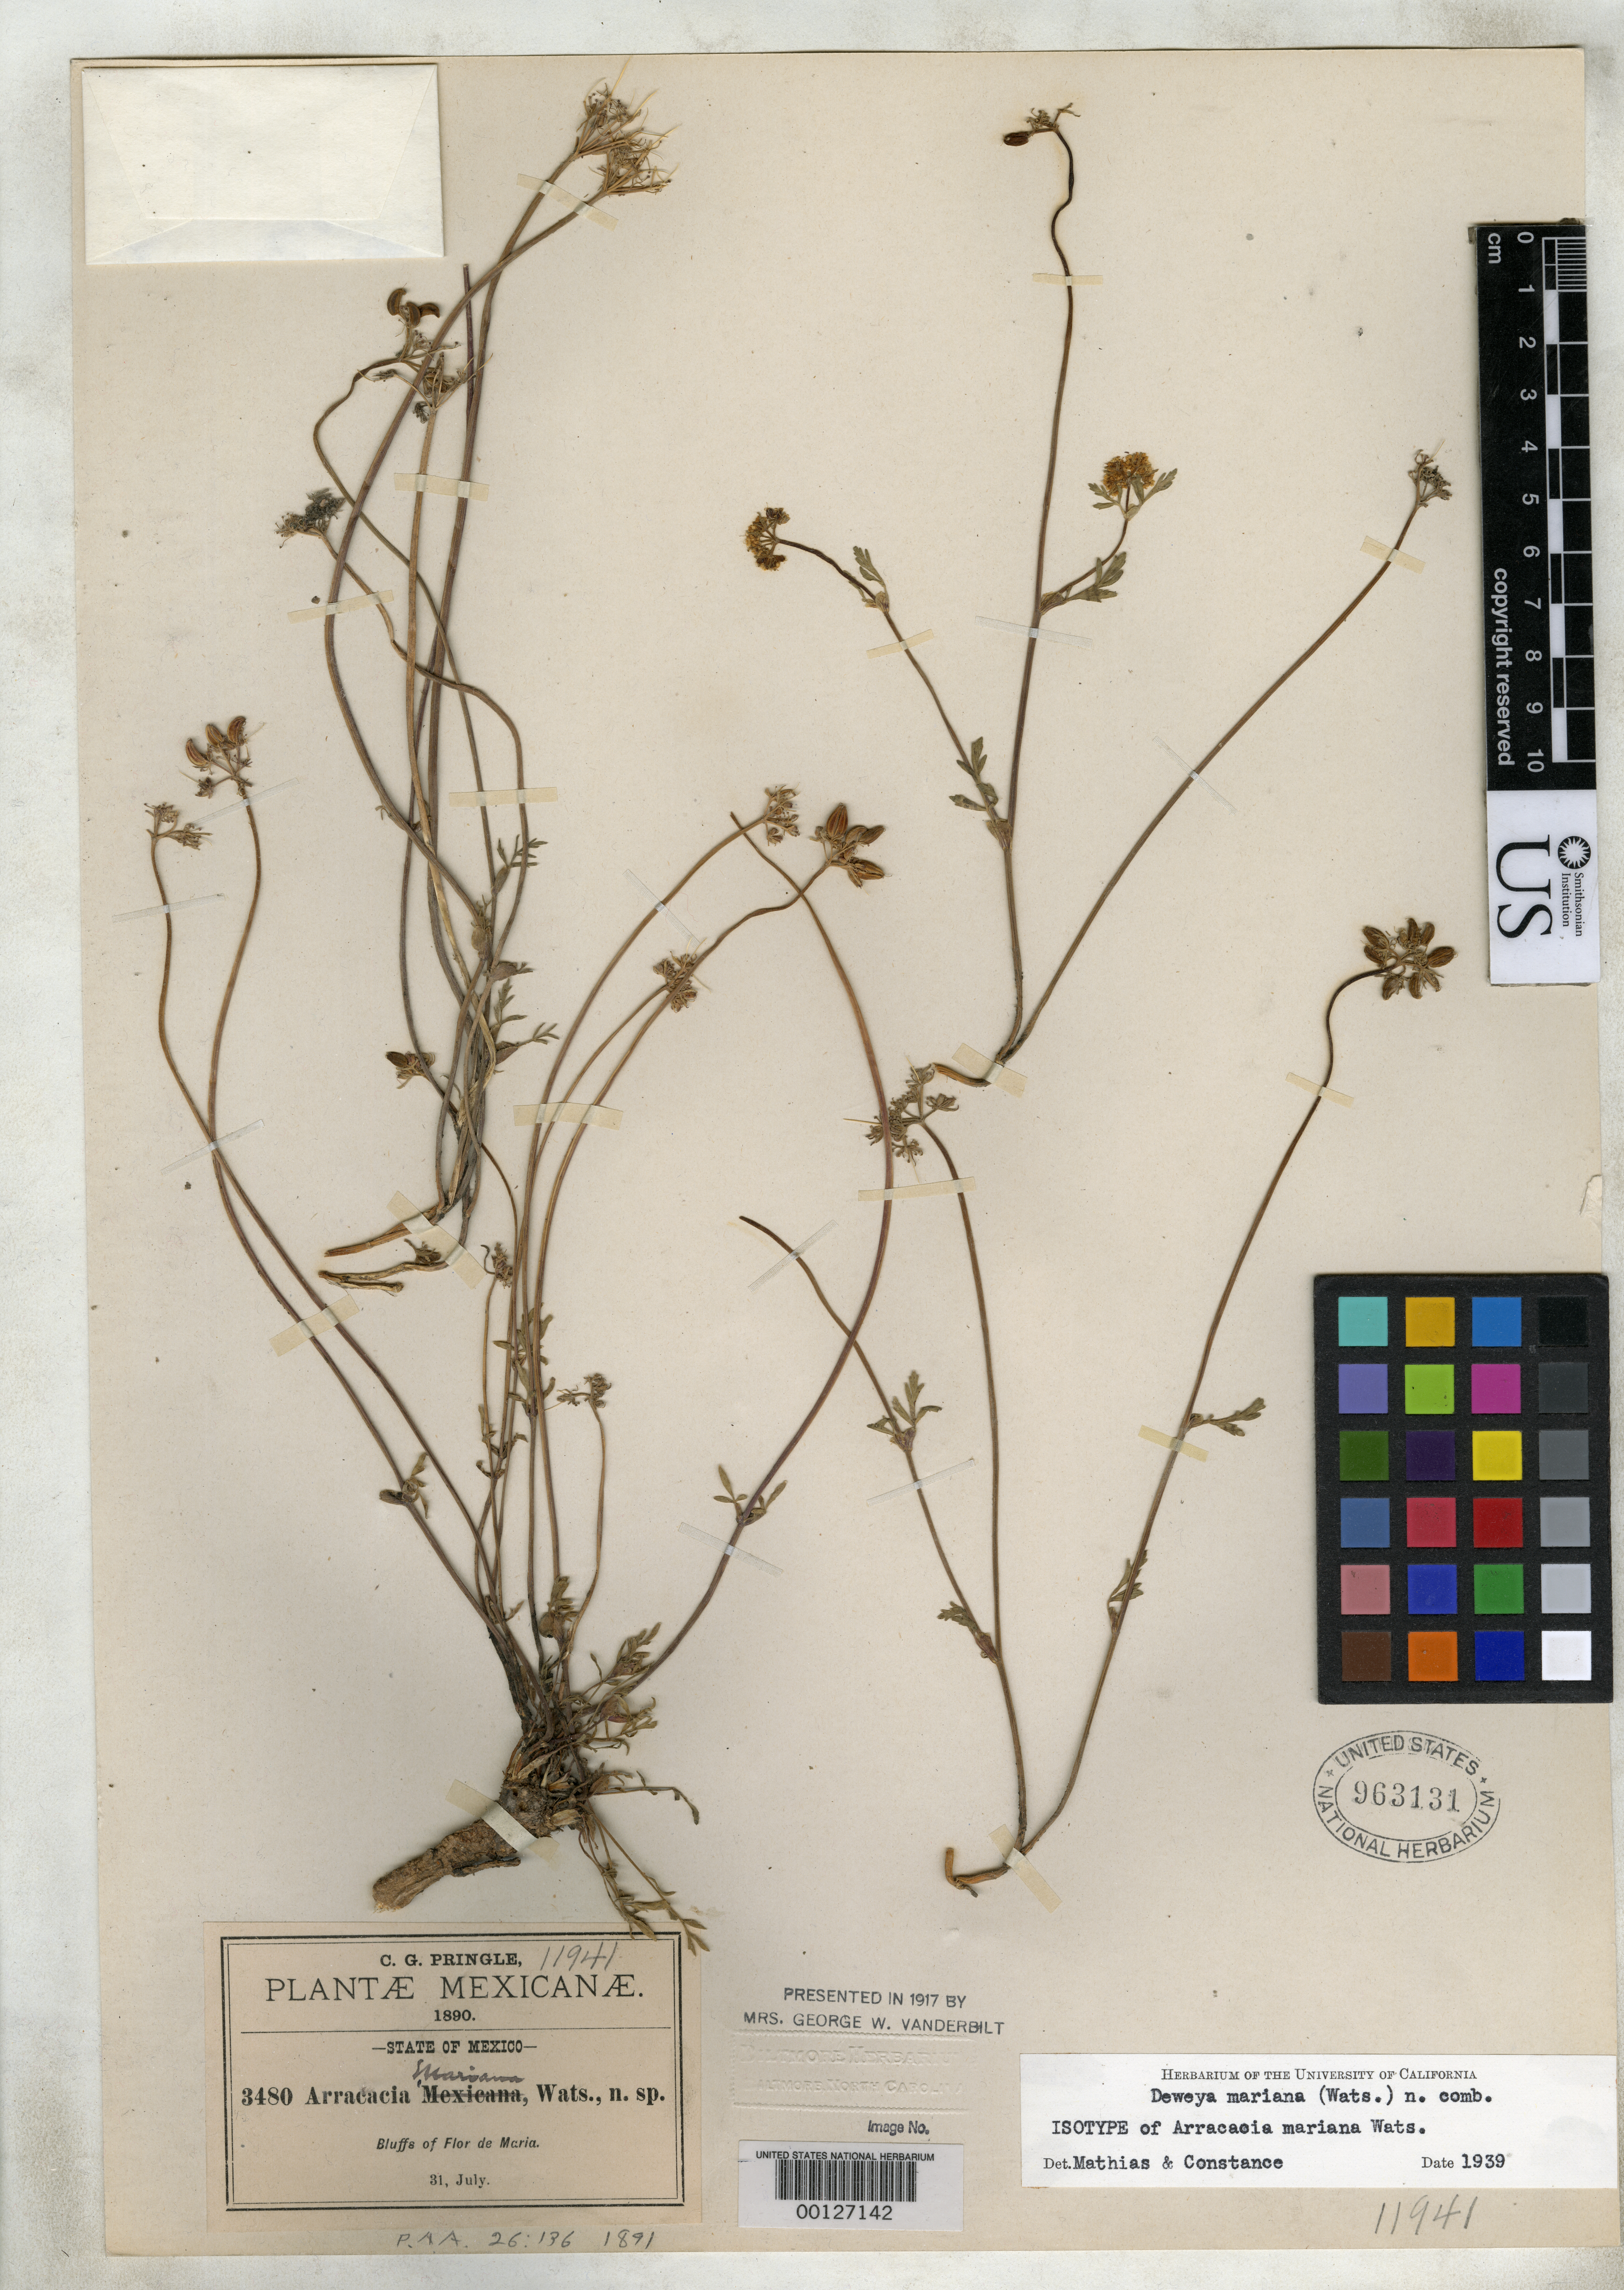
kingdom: Plantae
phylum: Tracheophyta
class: Magnoliopsida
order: Apiales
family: Apiaceae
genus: Arracacia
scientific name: Arracacia mariana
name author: S. Watson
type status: Isotype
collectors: C. G. Pringle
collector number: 3480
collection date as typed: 31 Jul 1890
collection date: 1890-07-31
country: Mexico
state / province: México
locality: Bluff of Flor de Maria.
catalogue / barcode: US 963131